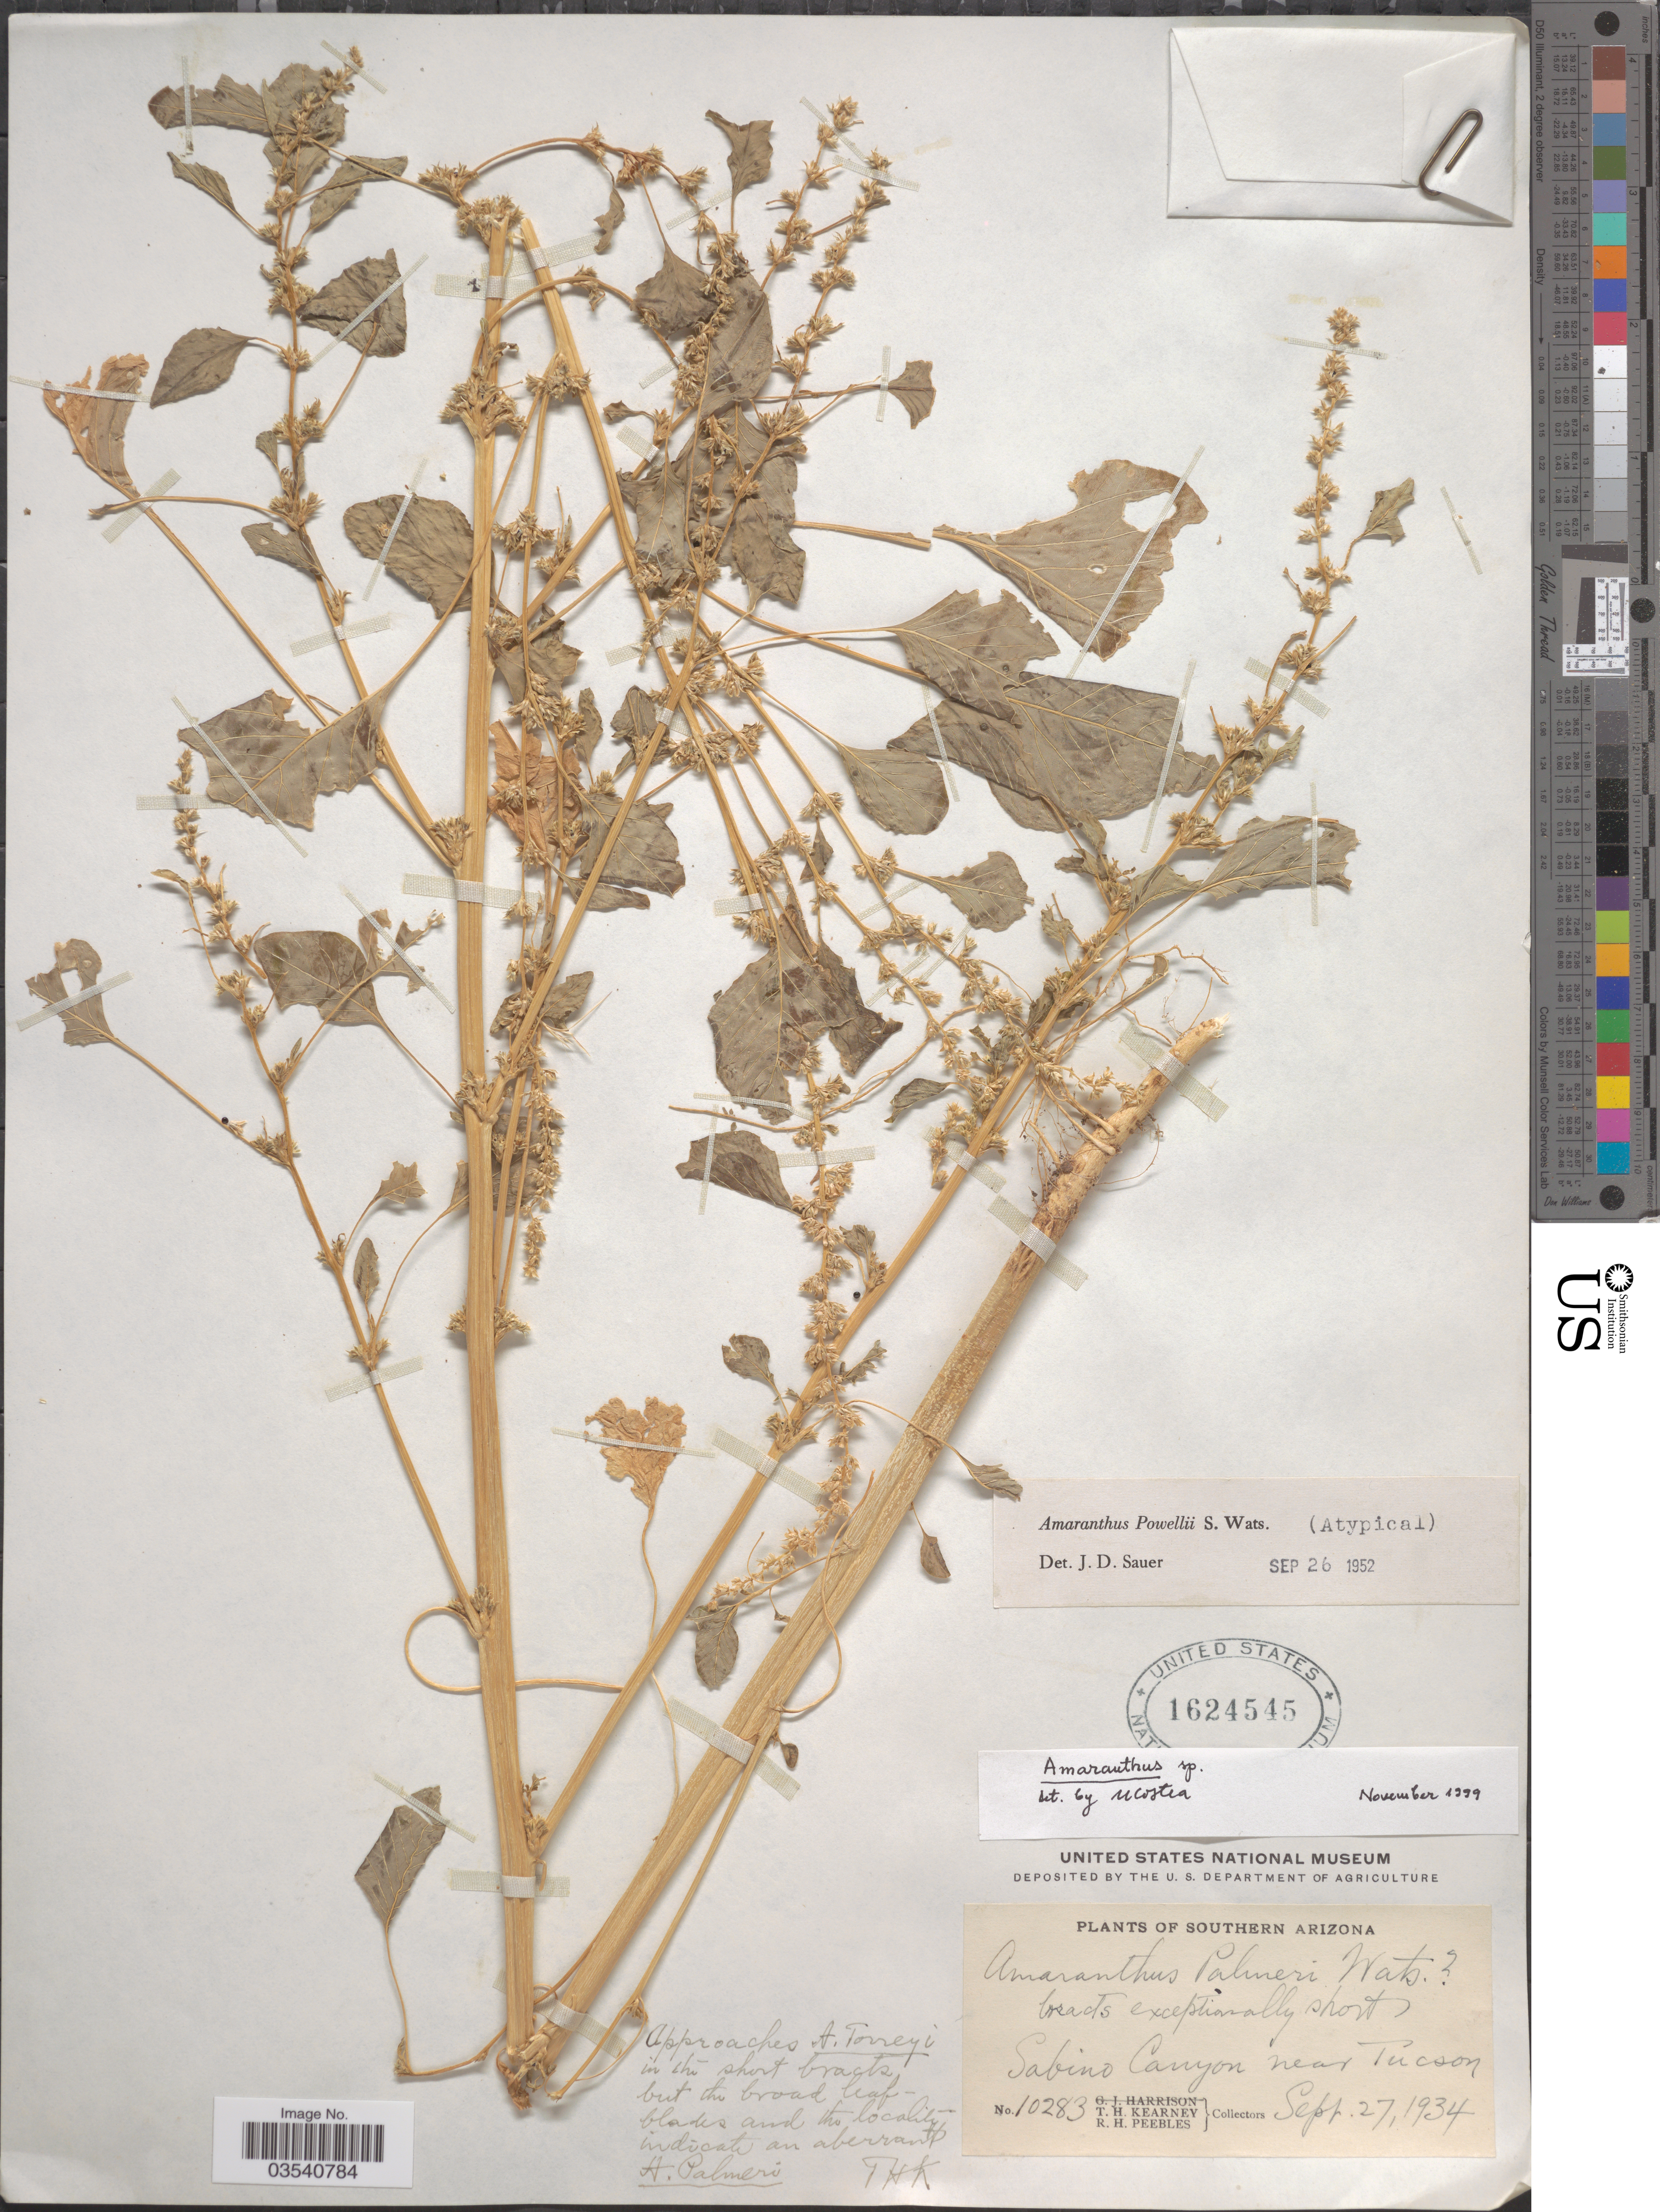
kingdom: Plantae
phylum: Tracheophyta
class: Magnoliopsida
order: Caryophyllales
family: Amaranthaceae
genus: Amaranthus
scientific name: Amaranthus powellii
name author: S. Watson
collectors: T. H. Kearney & R. H. Peebles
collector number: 10283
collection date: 1934-09-27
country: United States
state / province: Arizona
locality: Southern Arizona. Sabino Canyon near Tucson.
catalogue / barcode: US 1624545